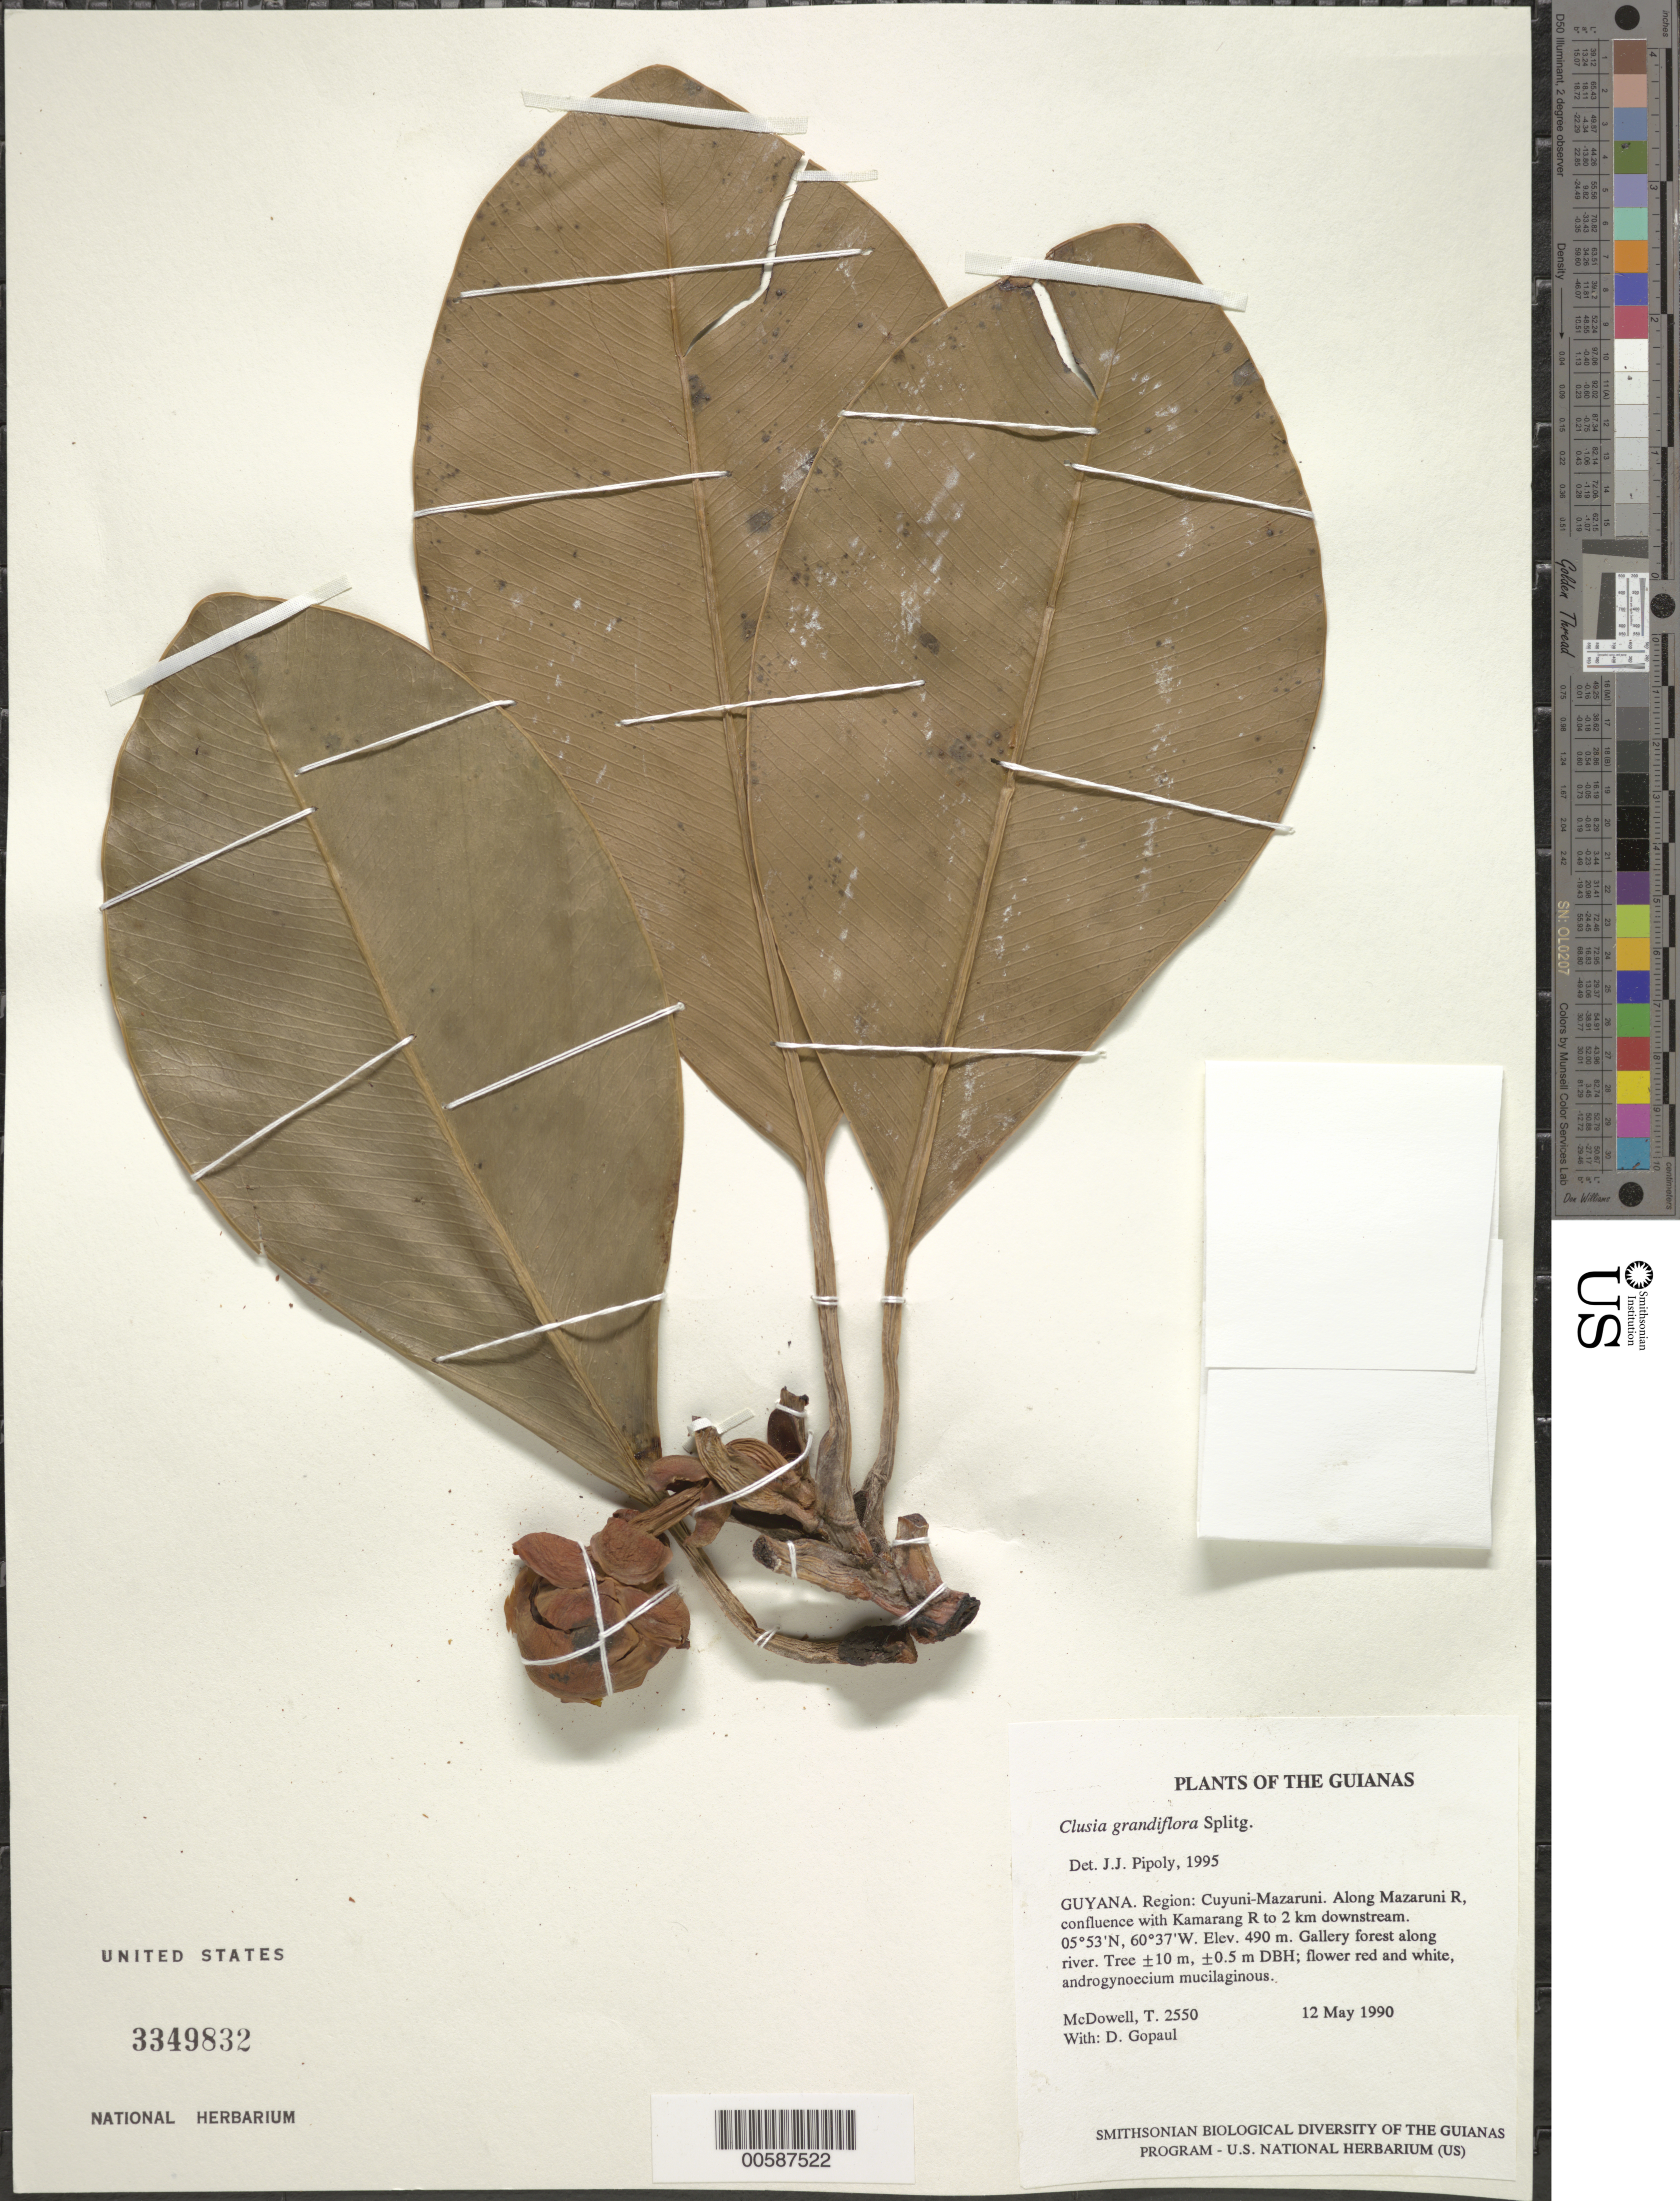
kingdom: Plantae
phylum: Tracheophyta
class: Magnoliopsida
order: Malpighiales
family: Clusiaceae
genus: Clusia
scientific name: Clusia grandiflora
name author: Splitg.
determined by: Pipoly, J. J., III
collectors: T. McDowell & D. Gopaul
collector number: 2550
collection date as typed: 12 May 1990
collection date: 1990-05-12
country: Guyana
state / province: Cuyuni-Mazaruni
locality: Along Mazaruni R, confluence with Kamarang R to 2 km downstream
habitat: Gallery forest along river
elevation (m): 490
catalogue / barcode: US 3349832